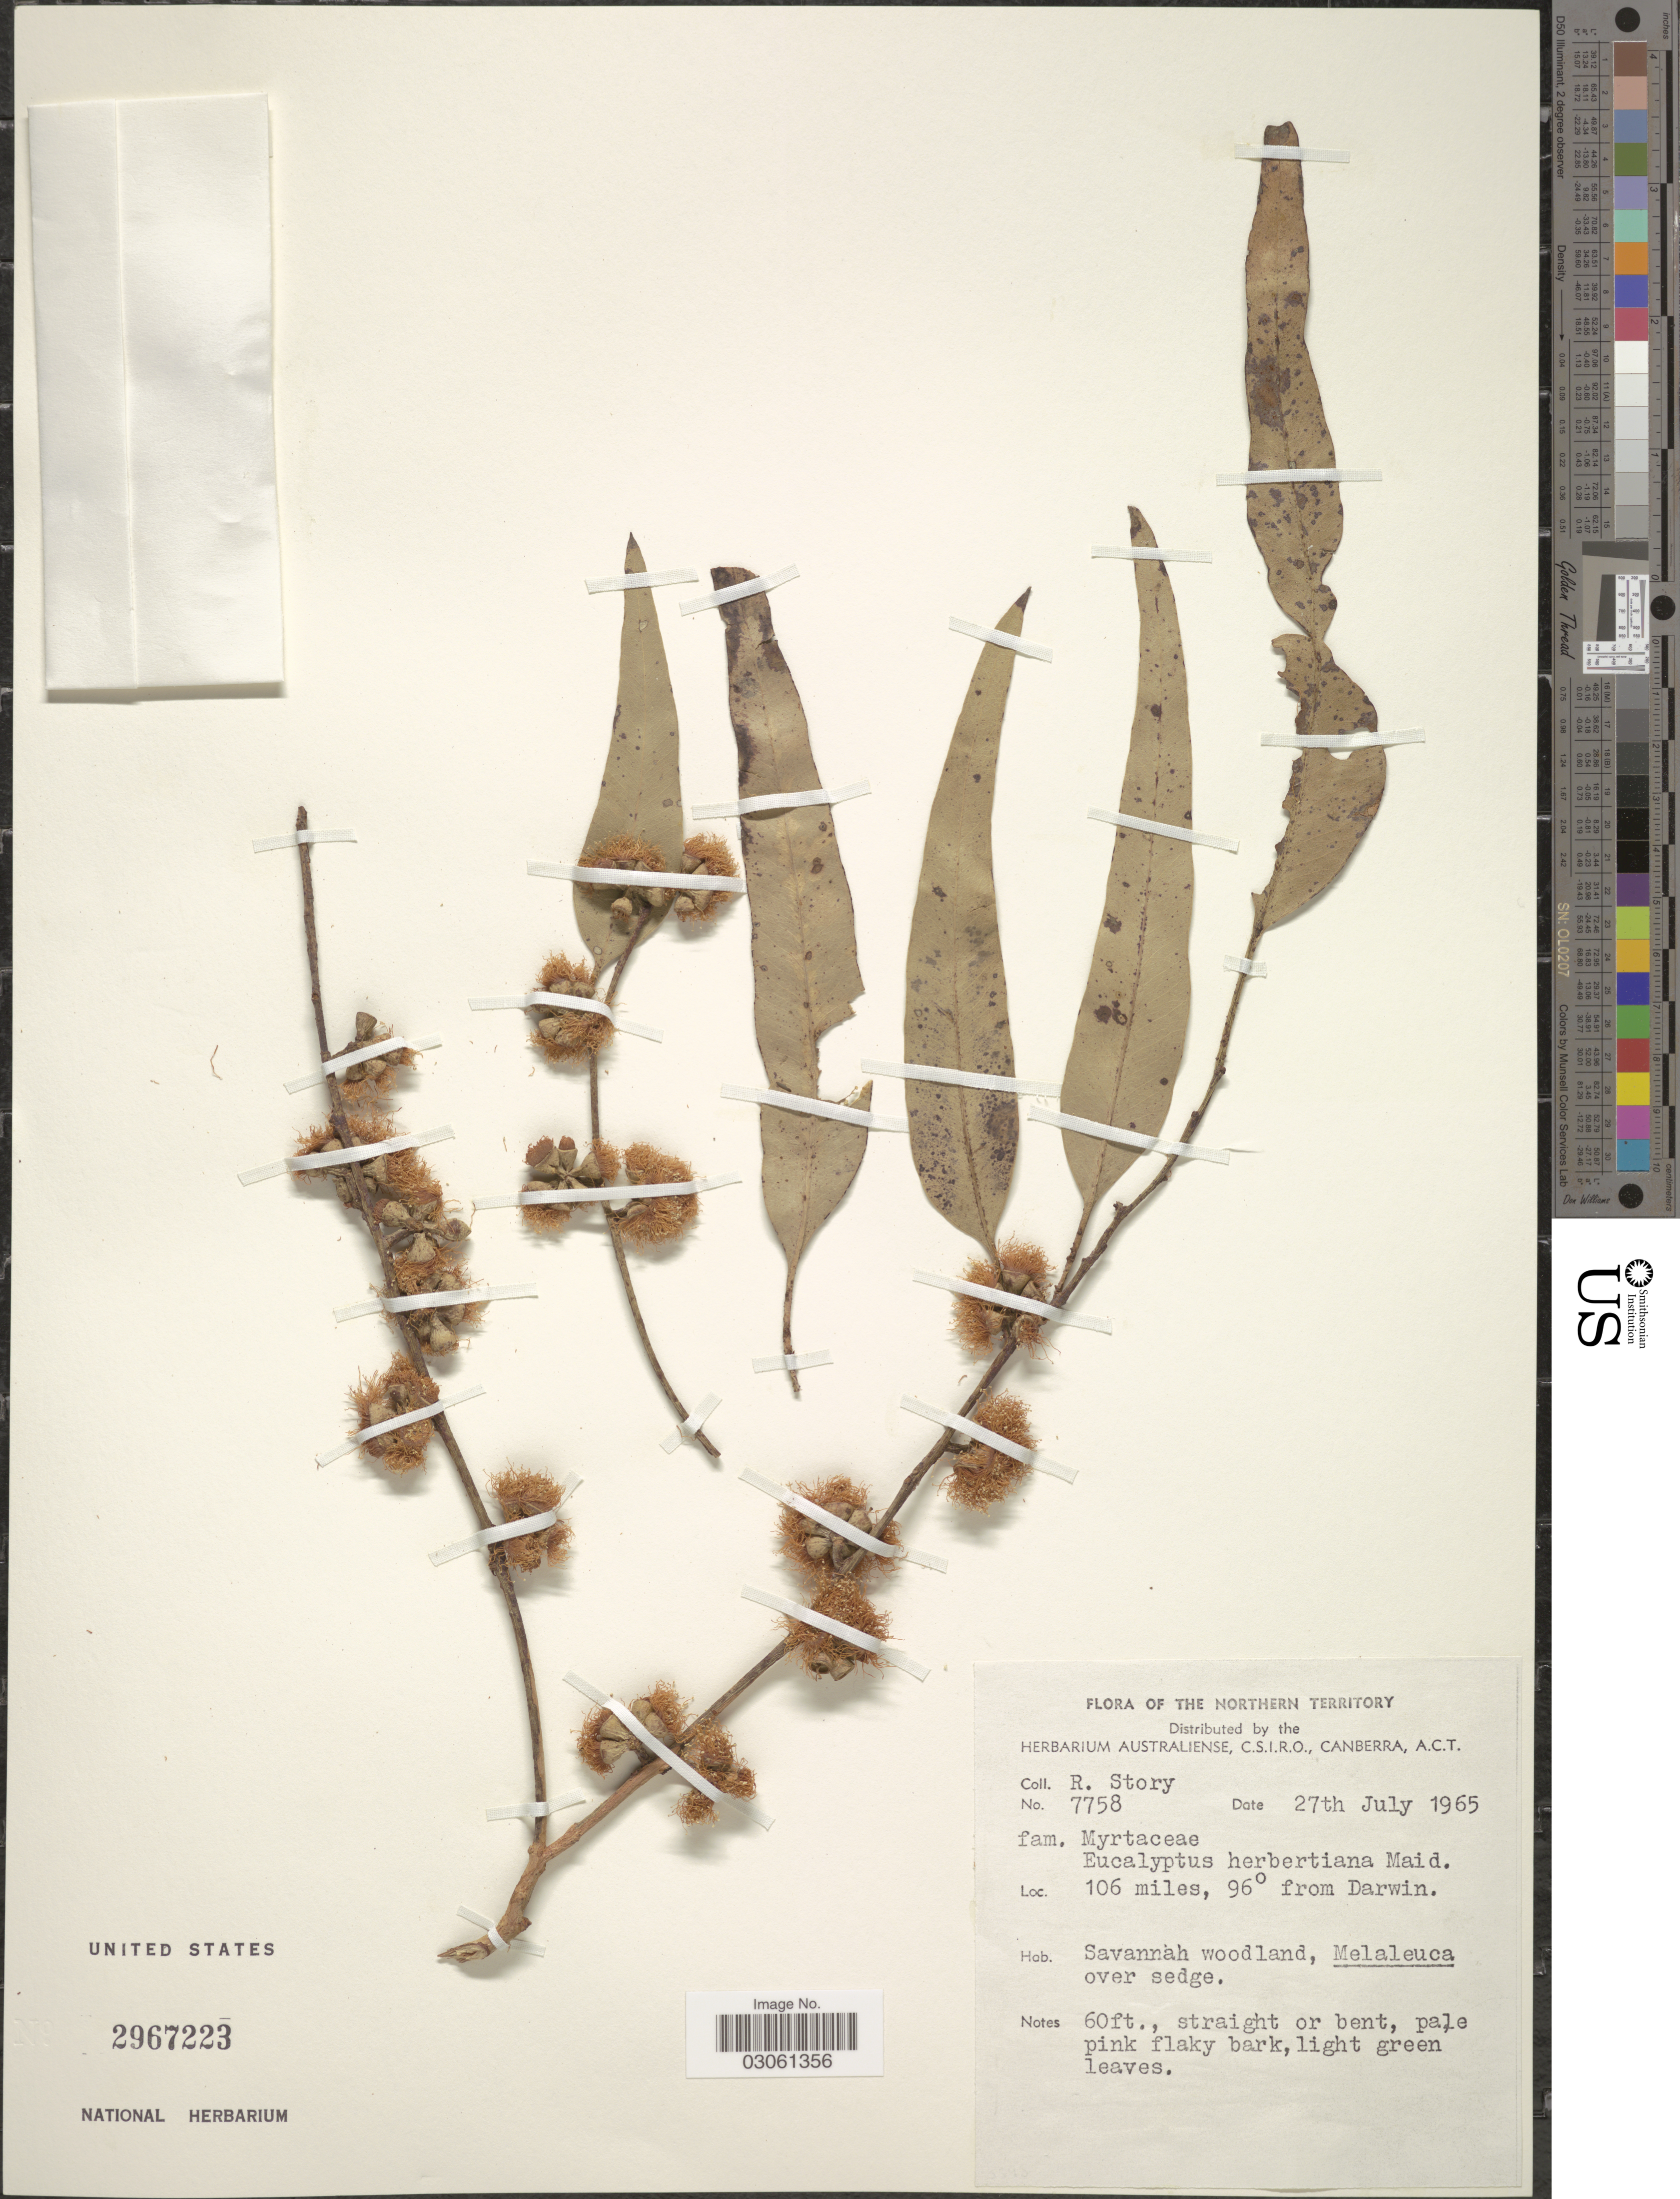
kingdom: Plantae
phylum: Tracheophyta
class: Magnoliopsida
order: Myrtales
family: Myrtaceae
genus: Eucalyptus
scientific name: Eucalyptus herbertiana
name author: Maiden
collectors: R. Story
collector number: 7758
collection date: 1965-07-27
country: Australia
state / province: Northern Territory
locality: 106 miles, 96° from Darwin.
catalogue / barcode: US 2967223